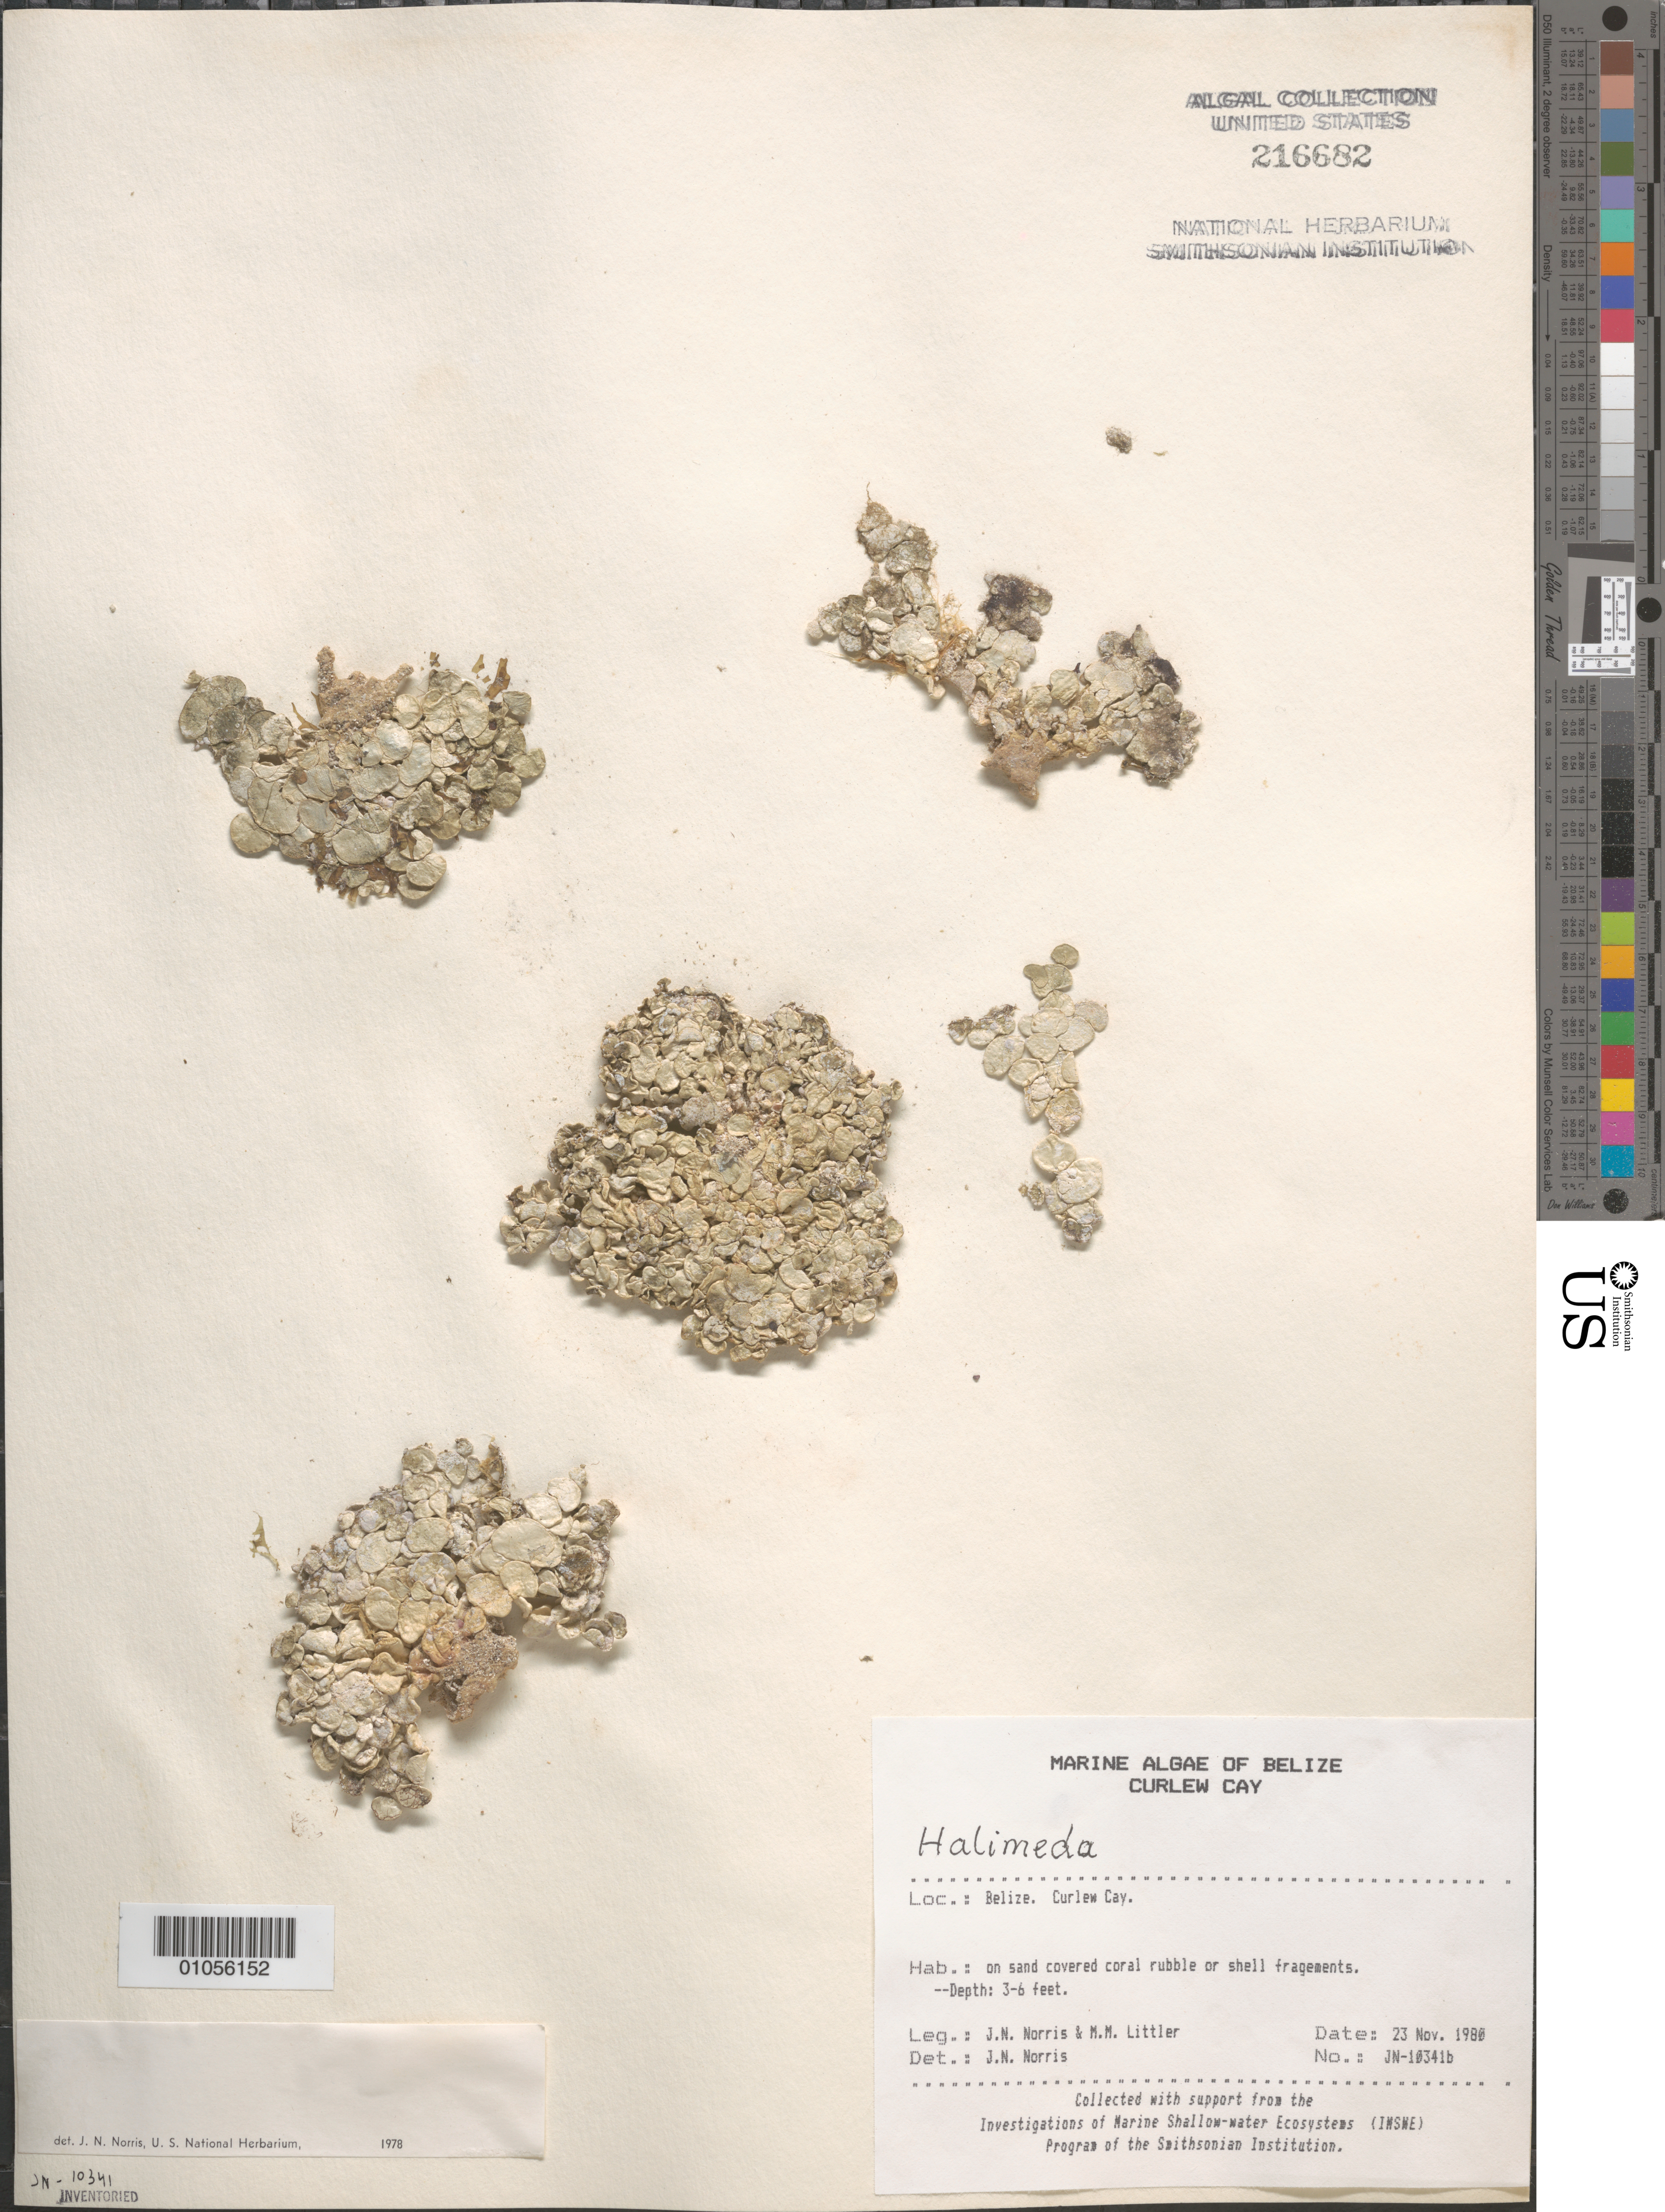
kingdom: Plantae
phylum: Chlorophyta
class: Ulvophyceae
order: Bryopsidales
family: Halimedaceae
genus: Halimeda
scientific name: Halimeda sp.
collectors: J. N. Norris & M. M. Littler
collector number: JN-10341B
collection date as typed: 23 Nov 1980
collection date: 1980-11-23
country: Belize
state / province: Stann Creek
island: Curlew Cay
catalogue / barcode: US 216682